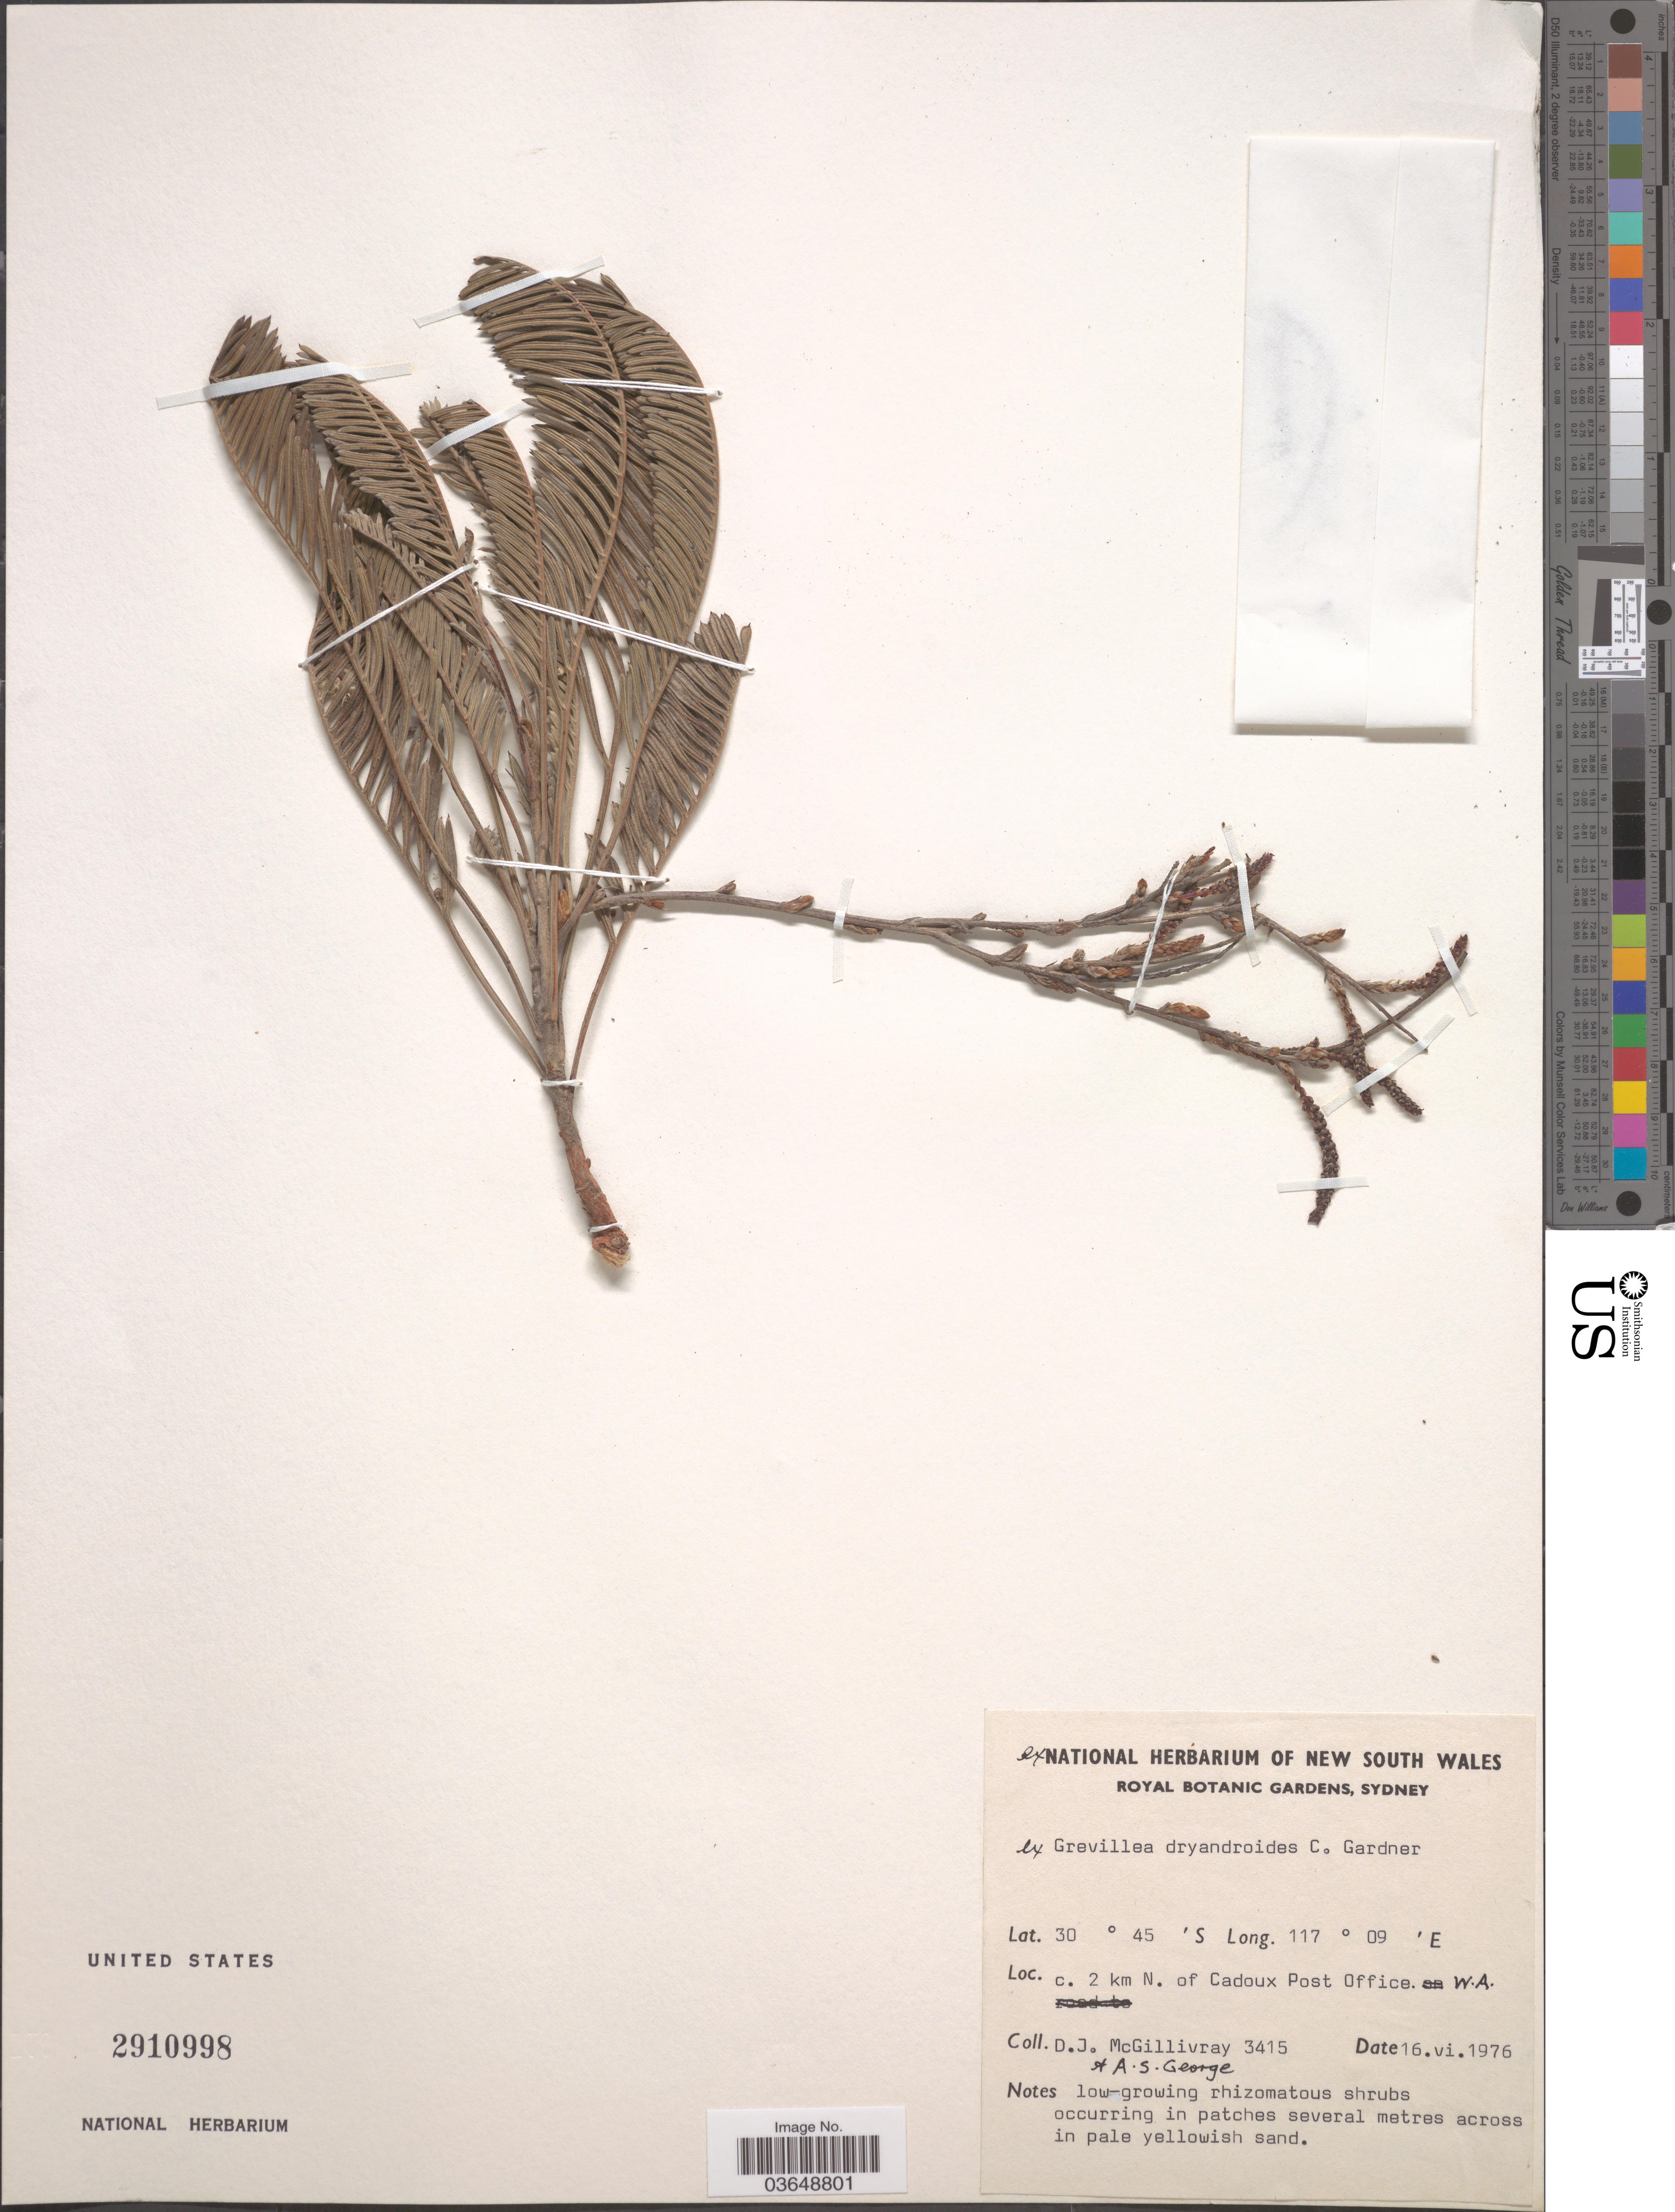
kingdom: Plantae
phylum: Tracheophyta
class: Magnoliopsida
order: Proteales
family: Proteaceae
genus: Grevillea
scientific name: Grevillea dryandroides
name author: C.A. Gardner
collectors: D. J. McGillivray & A. S. George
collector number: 3415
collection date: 1976-06-16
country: Australia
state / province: Western Australia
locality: C. 2 km N. of Cadoux Post Office.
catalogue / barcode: US 2910998